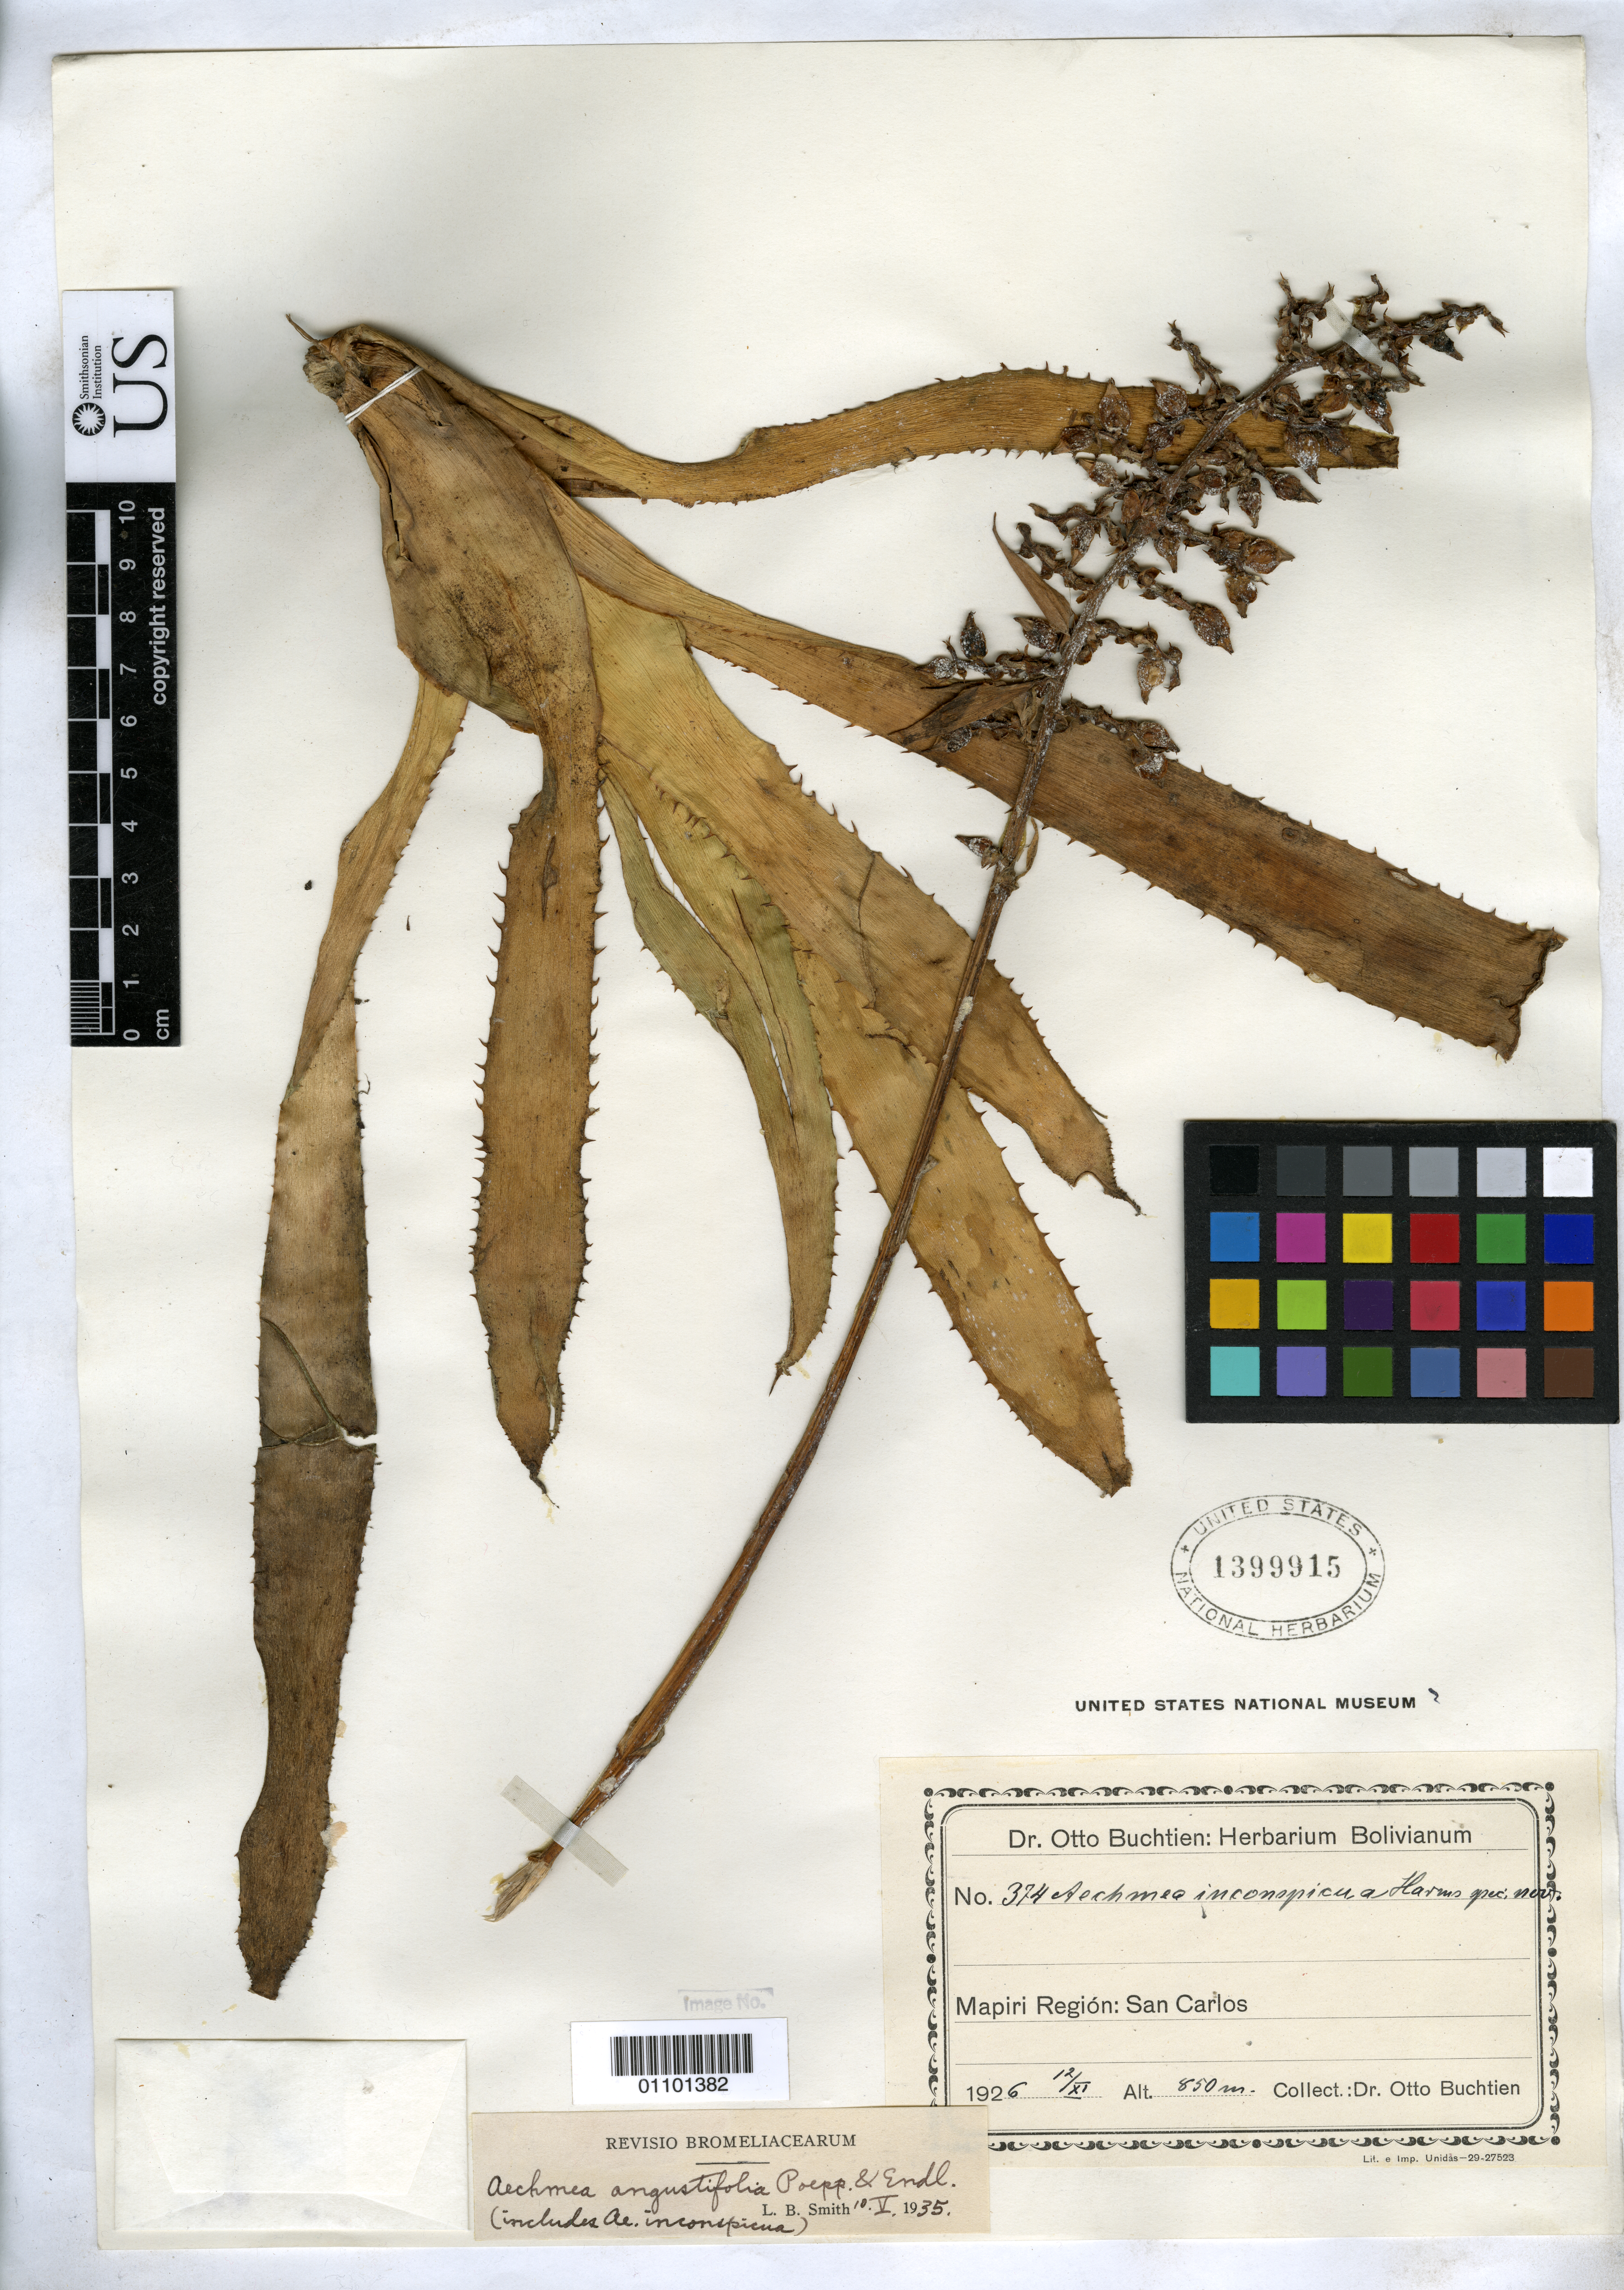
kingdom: Plantae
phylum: Tracheophyta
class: Liliopsida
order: Poales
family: Bromeliaceae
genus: Aechmea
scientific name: Aechmea inconspicua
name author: Harms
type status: Syntype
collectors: O. Buchtien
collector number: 374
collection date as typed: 12 Nov 1926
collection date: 1926-11-12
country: Bolivia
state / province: La Paz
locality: Mapirí región: San Carlos.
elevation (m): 850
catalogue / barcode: US 1399915